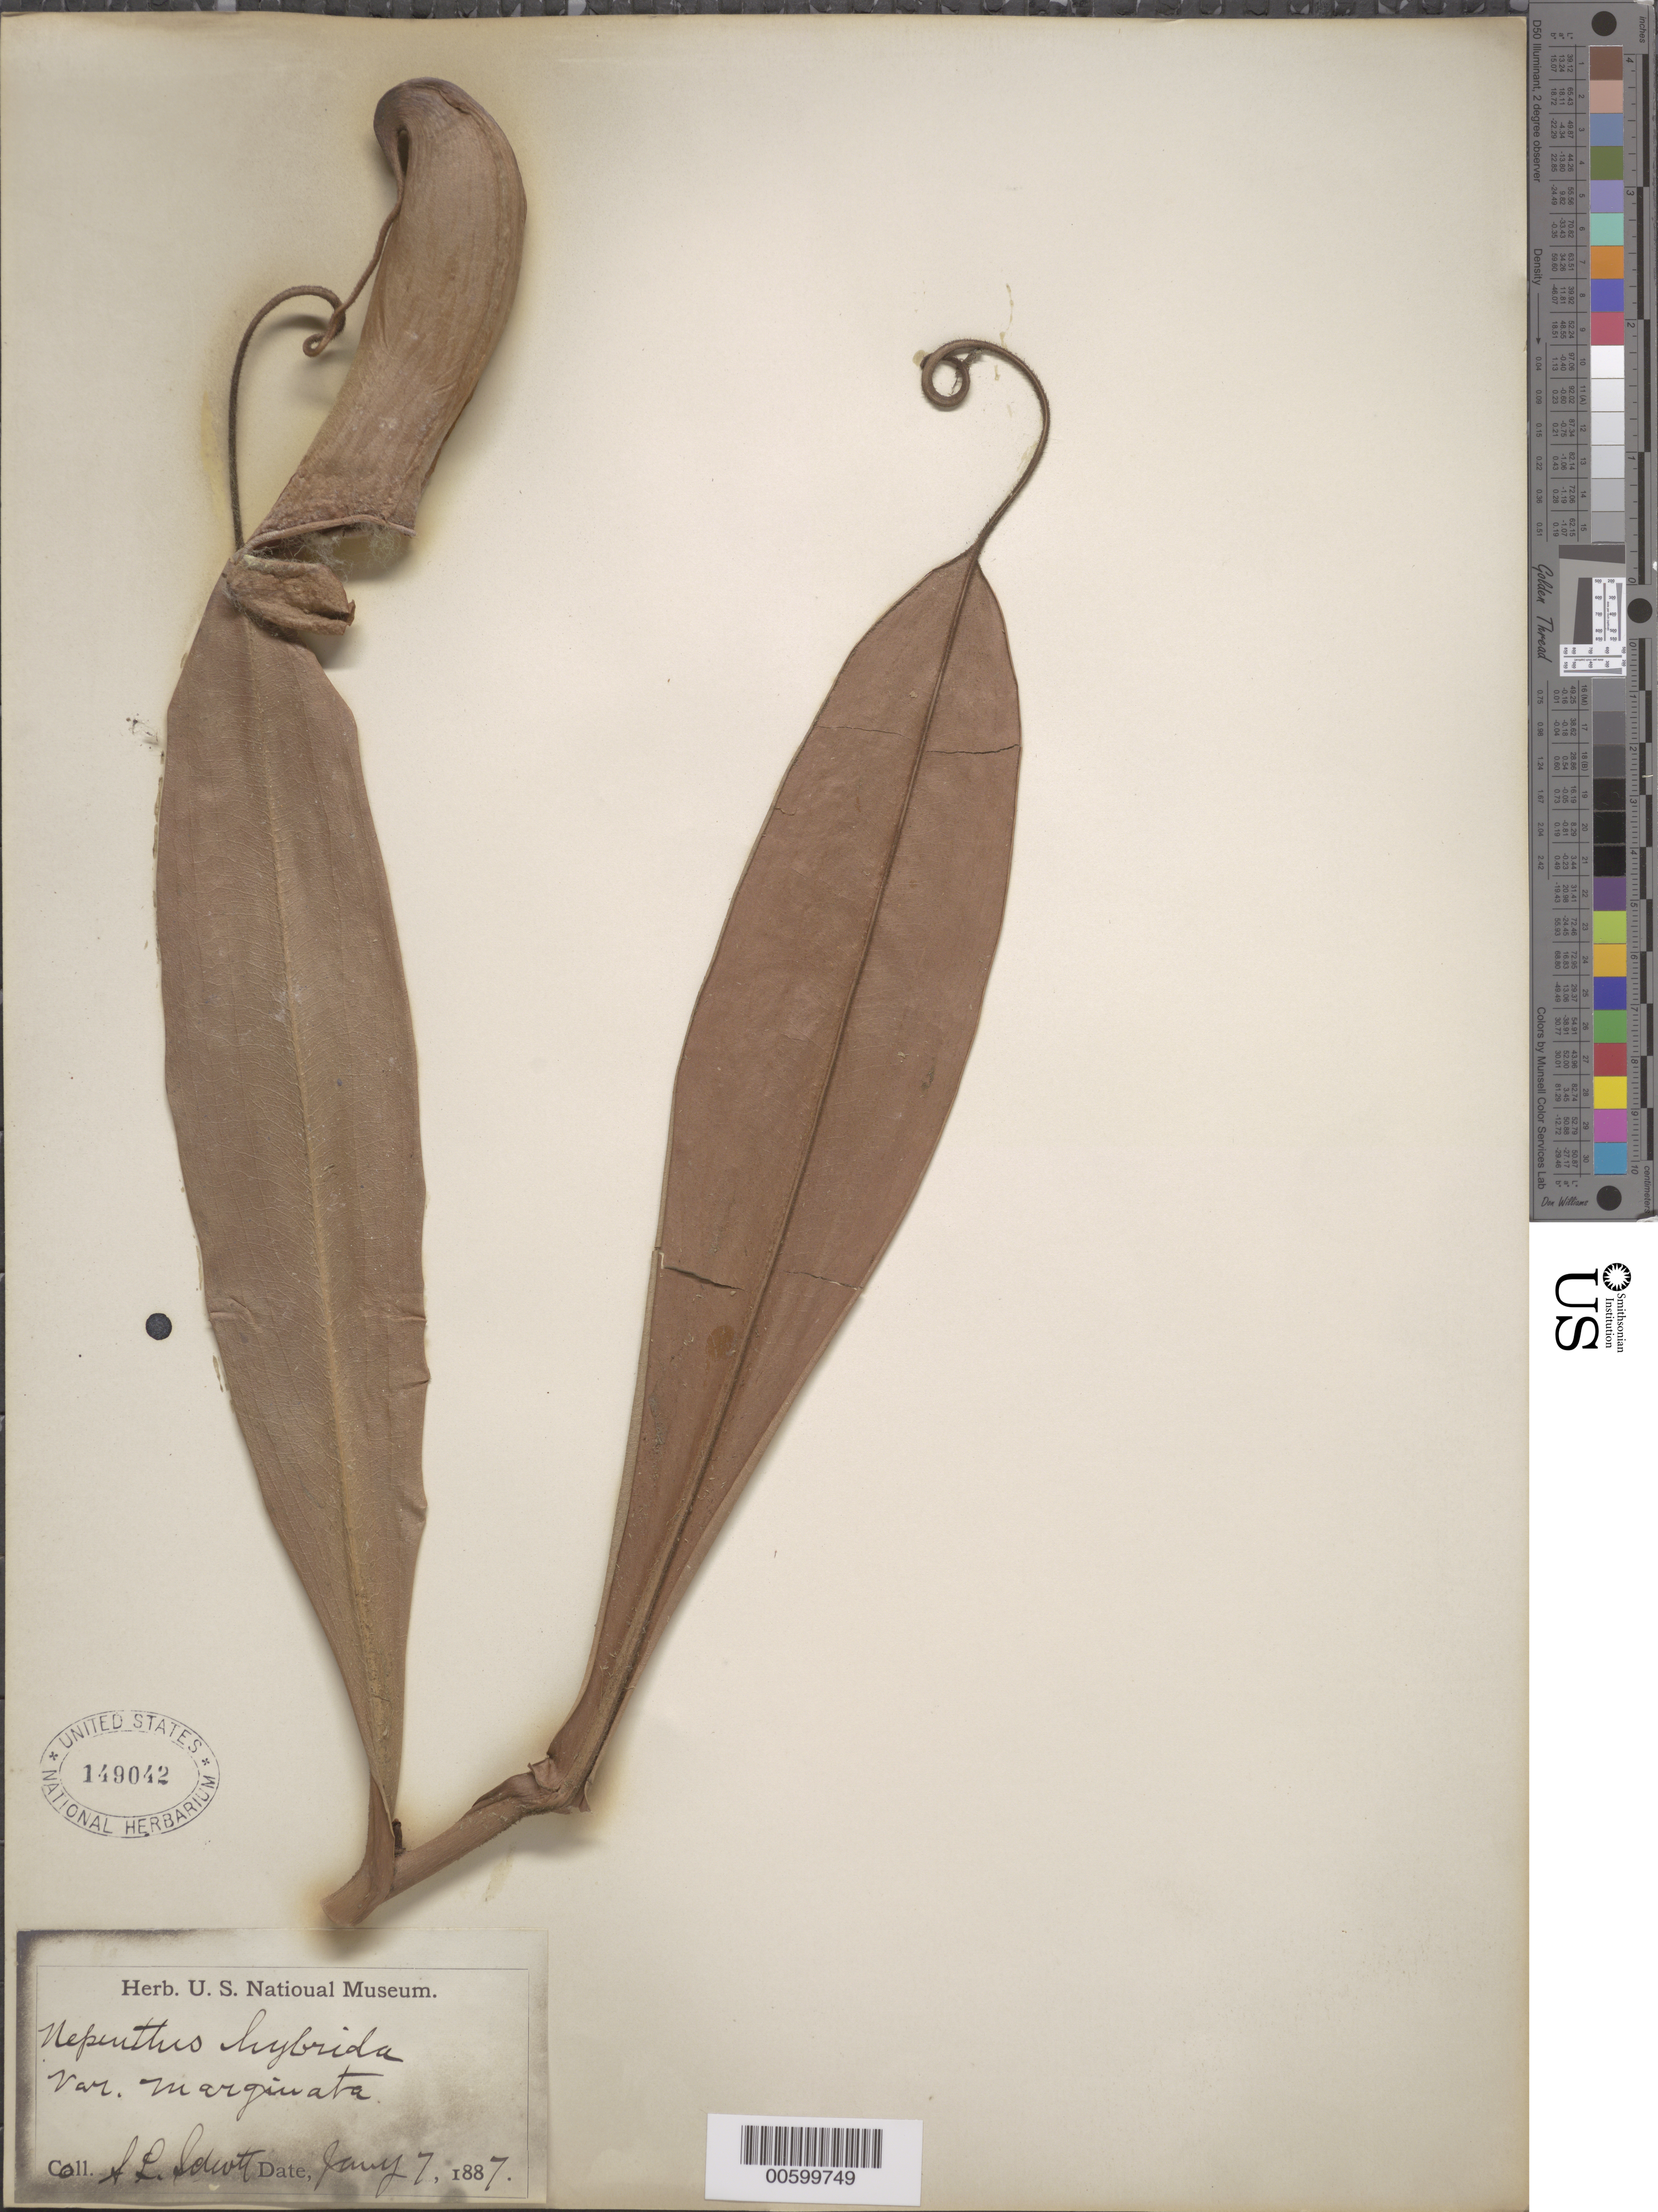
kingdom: Plantae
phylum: Tracheophyta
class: Magnoliopsida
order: Caryophyllales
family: Nepenthaceae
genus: Nepenthes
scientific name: Nepenthes x hybrida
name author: B.S. Williams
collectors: A. Schlott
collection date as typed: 07 Jan 1887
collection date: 1887-01-07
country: Malaysia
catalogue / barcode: US 149042